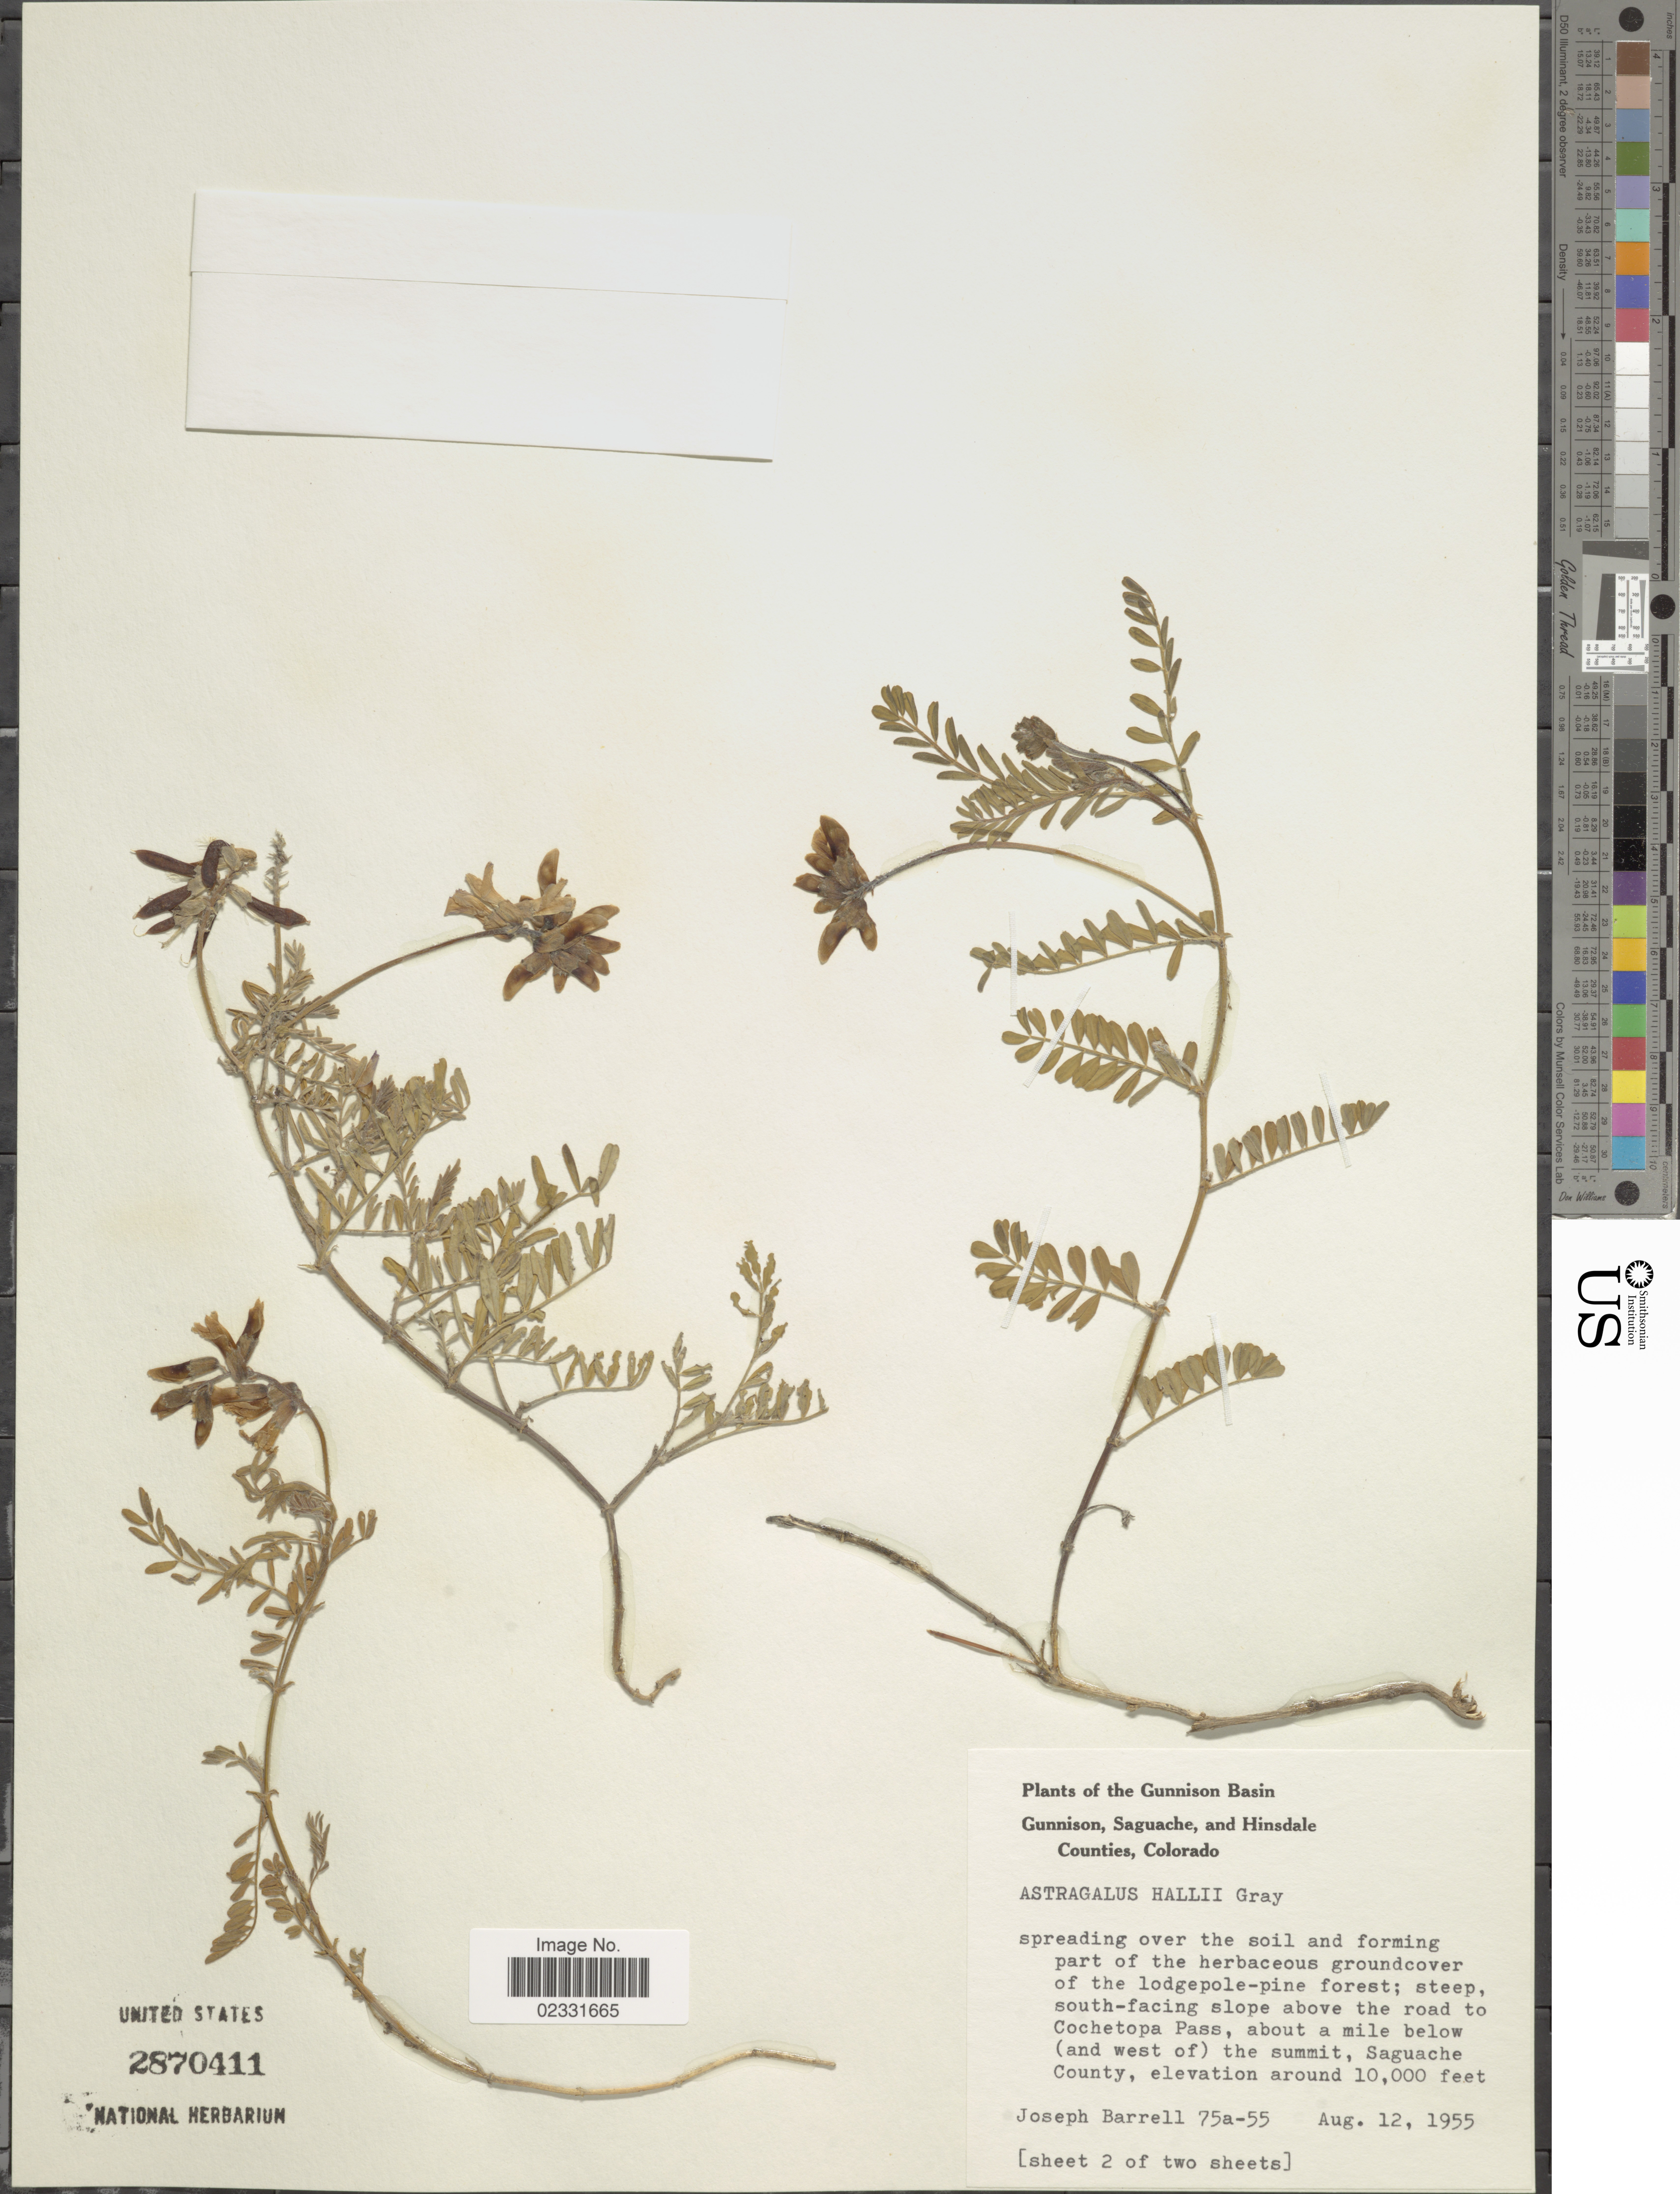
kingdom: Plantae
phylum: Tracheophyta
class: Magnoliopsida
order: Fabales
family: Fabaceae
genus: Astragalus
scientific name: Astragalus hallii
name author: A. Gray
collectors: J. Barrell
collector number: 75a-55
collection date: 1955-08-12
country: United States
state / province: Colorado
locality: The Gunnison Basin Gunnison, Saguache, and Hinsdale Counties, Colorado, steep, south-facing slope above the road to Cochetopa Pass, about a amile below (and west of) the summit, Saguache County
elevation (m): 3048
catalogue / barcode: US 2870411